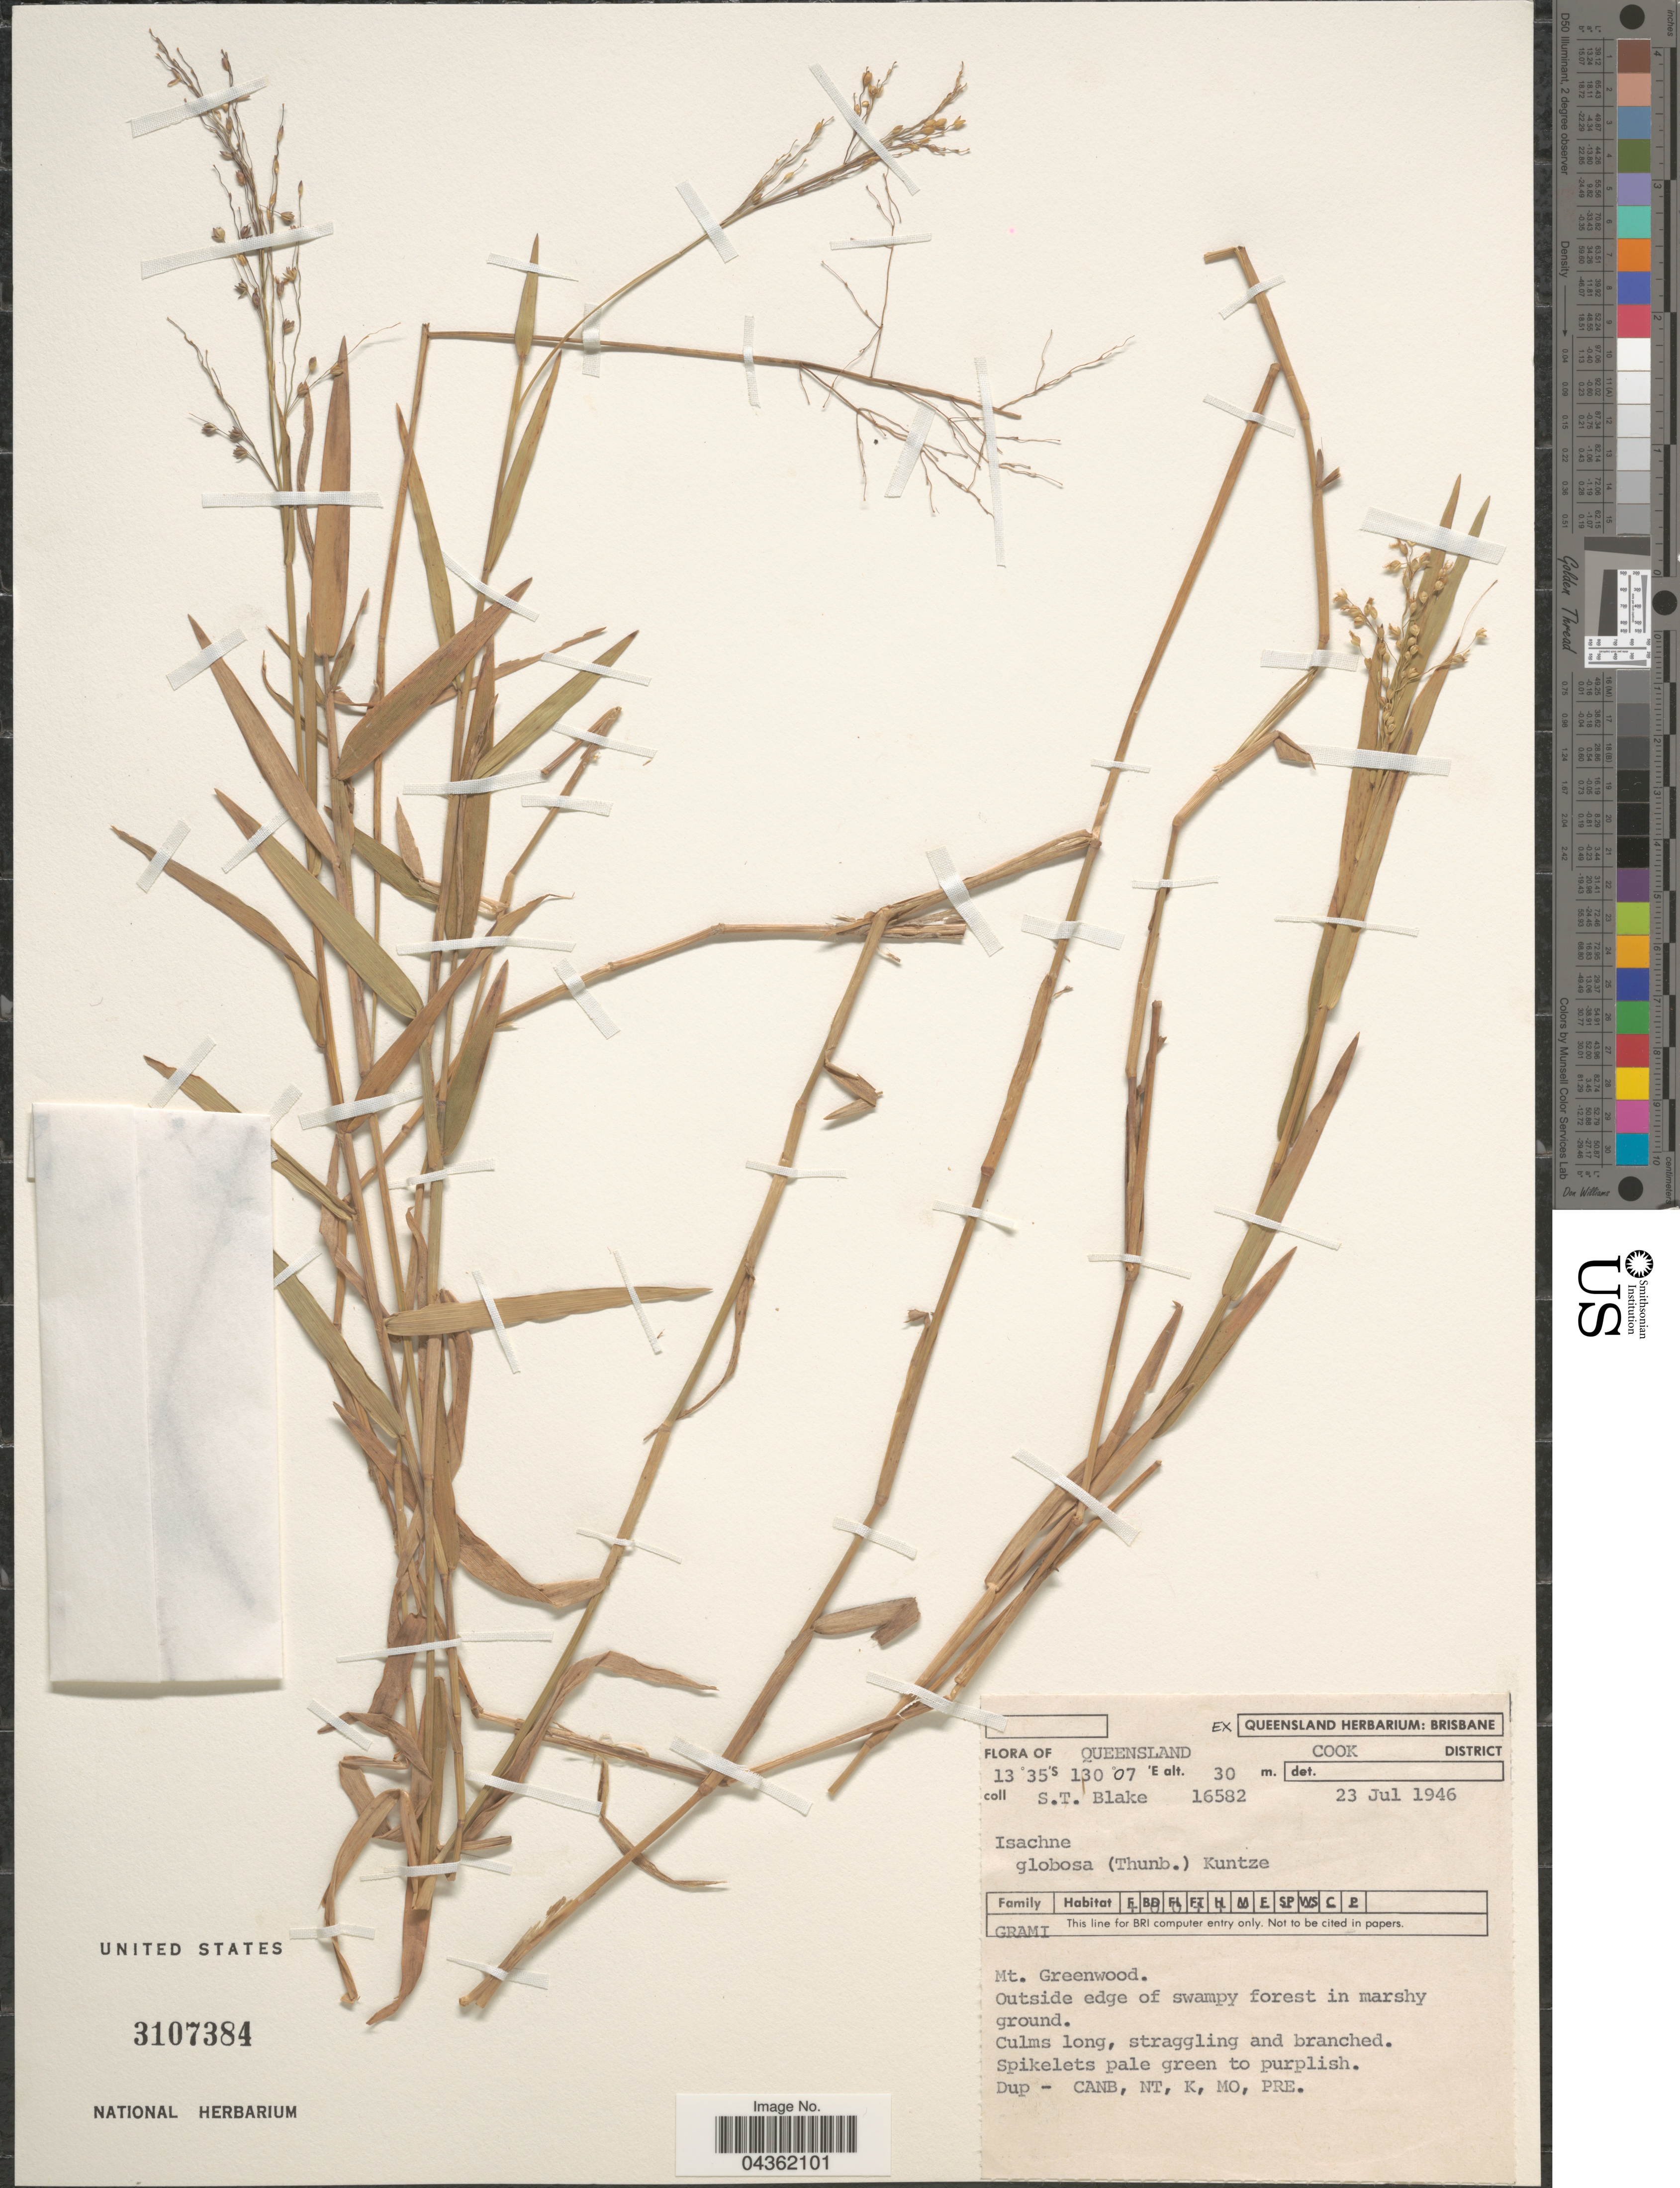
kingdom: Plantae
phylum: Tracheophyta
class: Liliopsida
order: Poales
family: Poaceae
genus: Isachne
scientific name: Isachne globosa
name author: (Thunb.) Kuntze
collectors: S. T. Blake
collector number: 16582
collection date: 1946-07-23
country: Australia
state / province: Queensland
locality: Cook District. Mt. Greenwood.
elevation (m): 30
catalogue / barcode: US 3107384